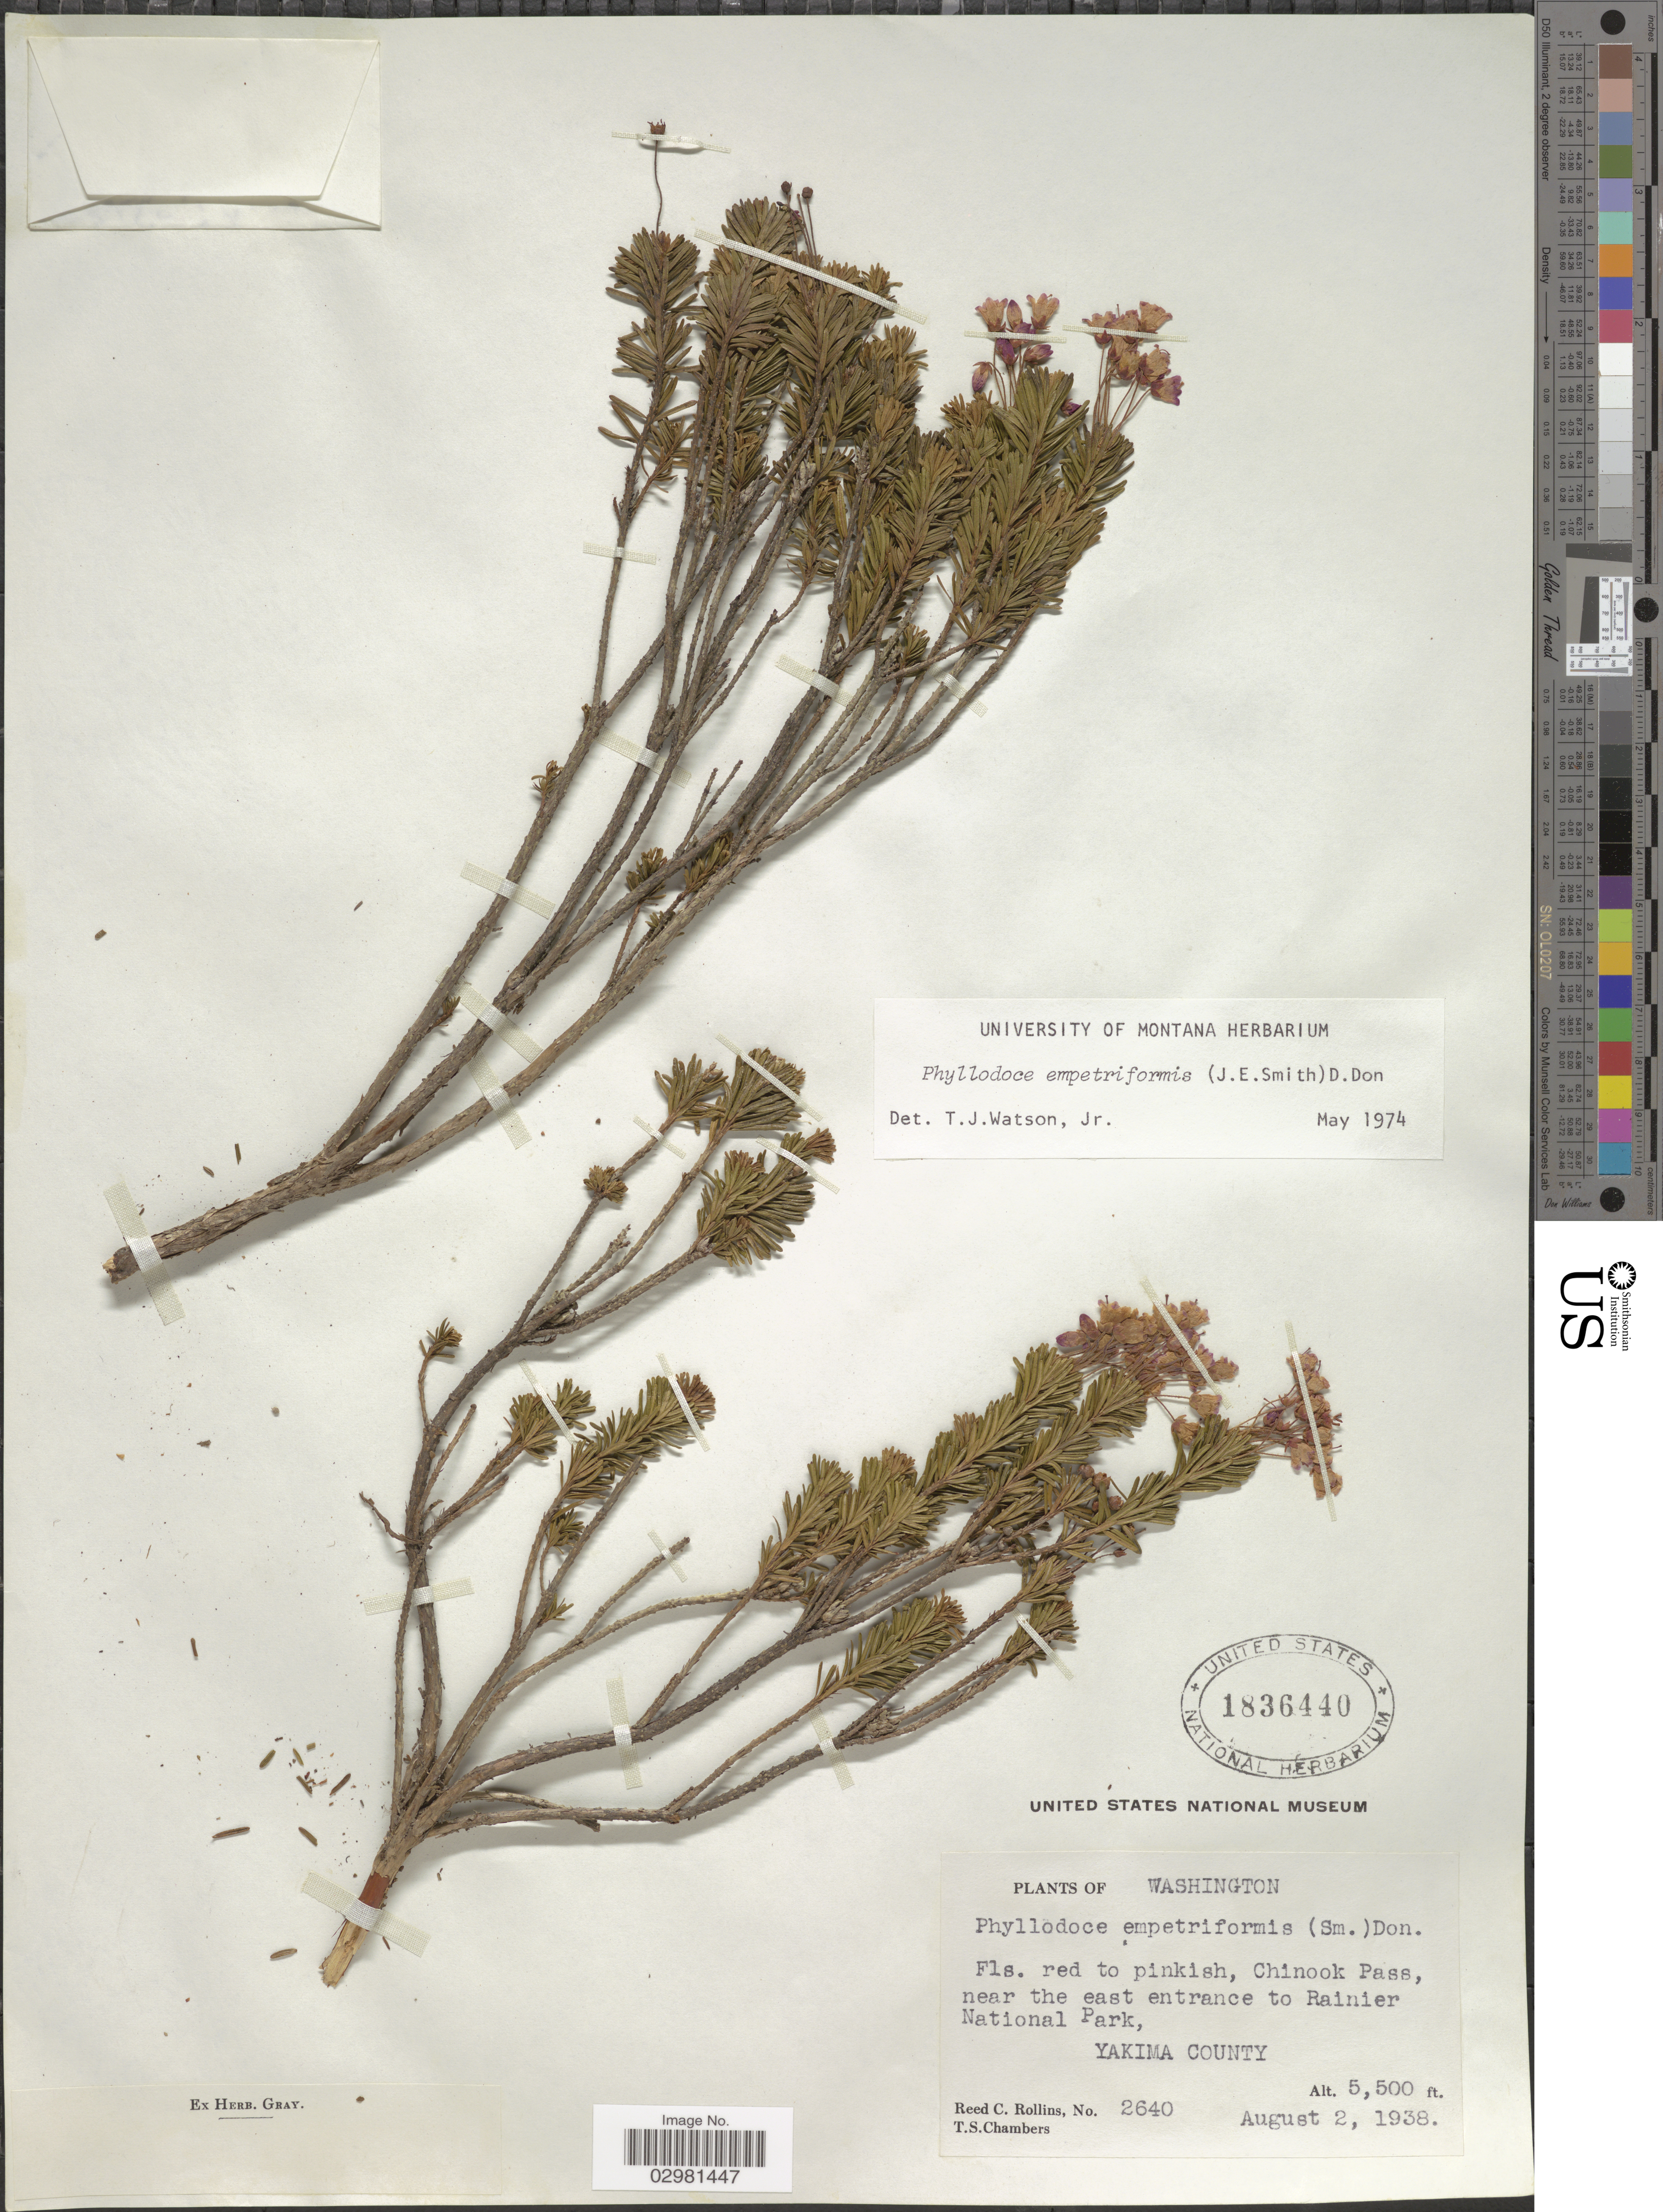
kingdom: Plantae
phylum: Tracheophyta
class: Magnoliopsida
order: Ericales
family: Ericaceae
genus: Phyllodoce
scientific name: Phyllodoce empetiformis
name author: (Small) D. Don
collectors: R. C. Rollins & T. Chambers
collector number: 2640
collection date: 1938-08-02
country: United States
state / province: Washington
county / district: Yakima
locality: Chinook Pass, near the east entrance to Rainier National Park, Yakima County.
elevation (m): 1676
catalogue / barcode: US 1836440